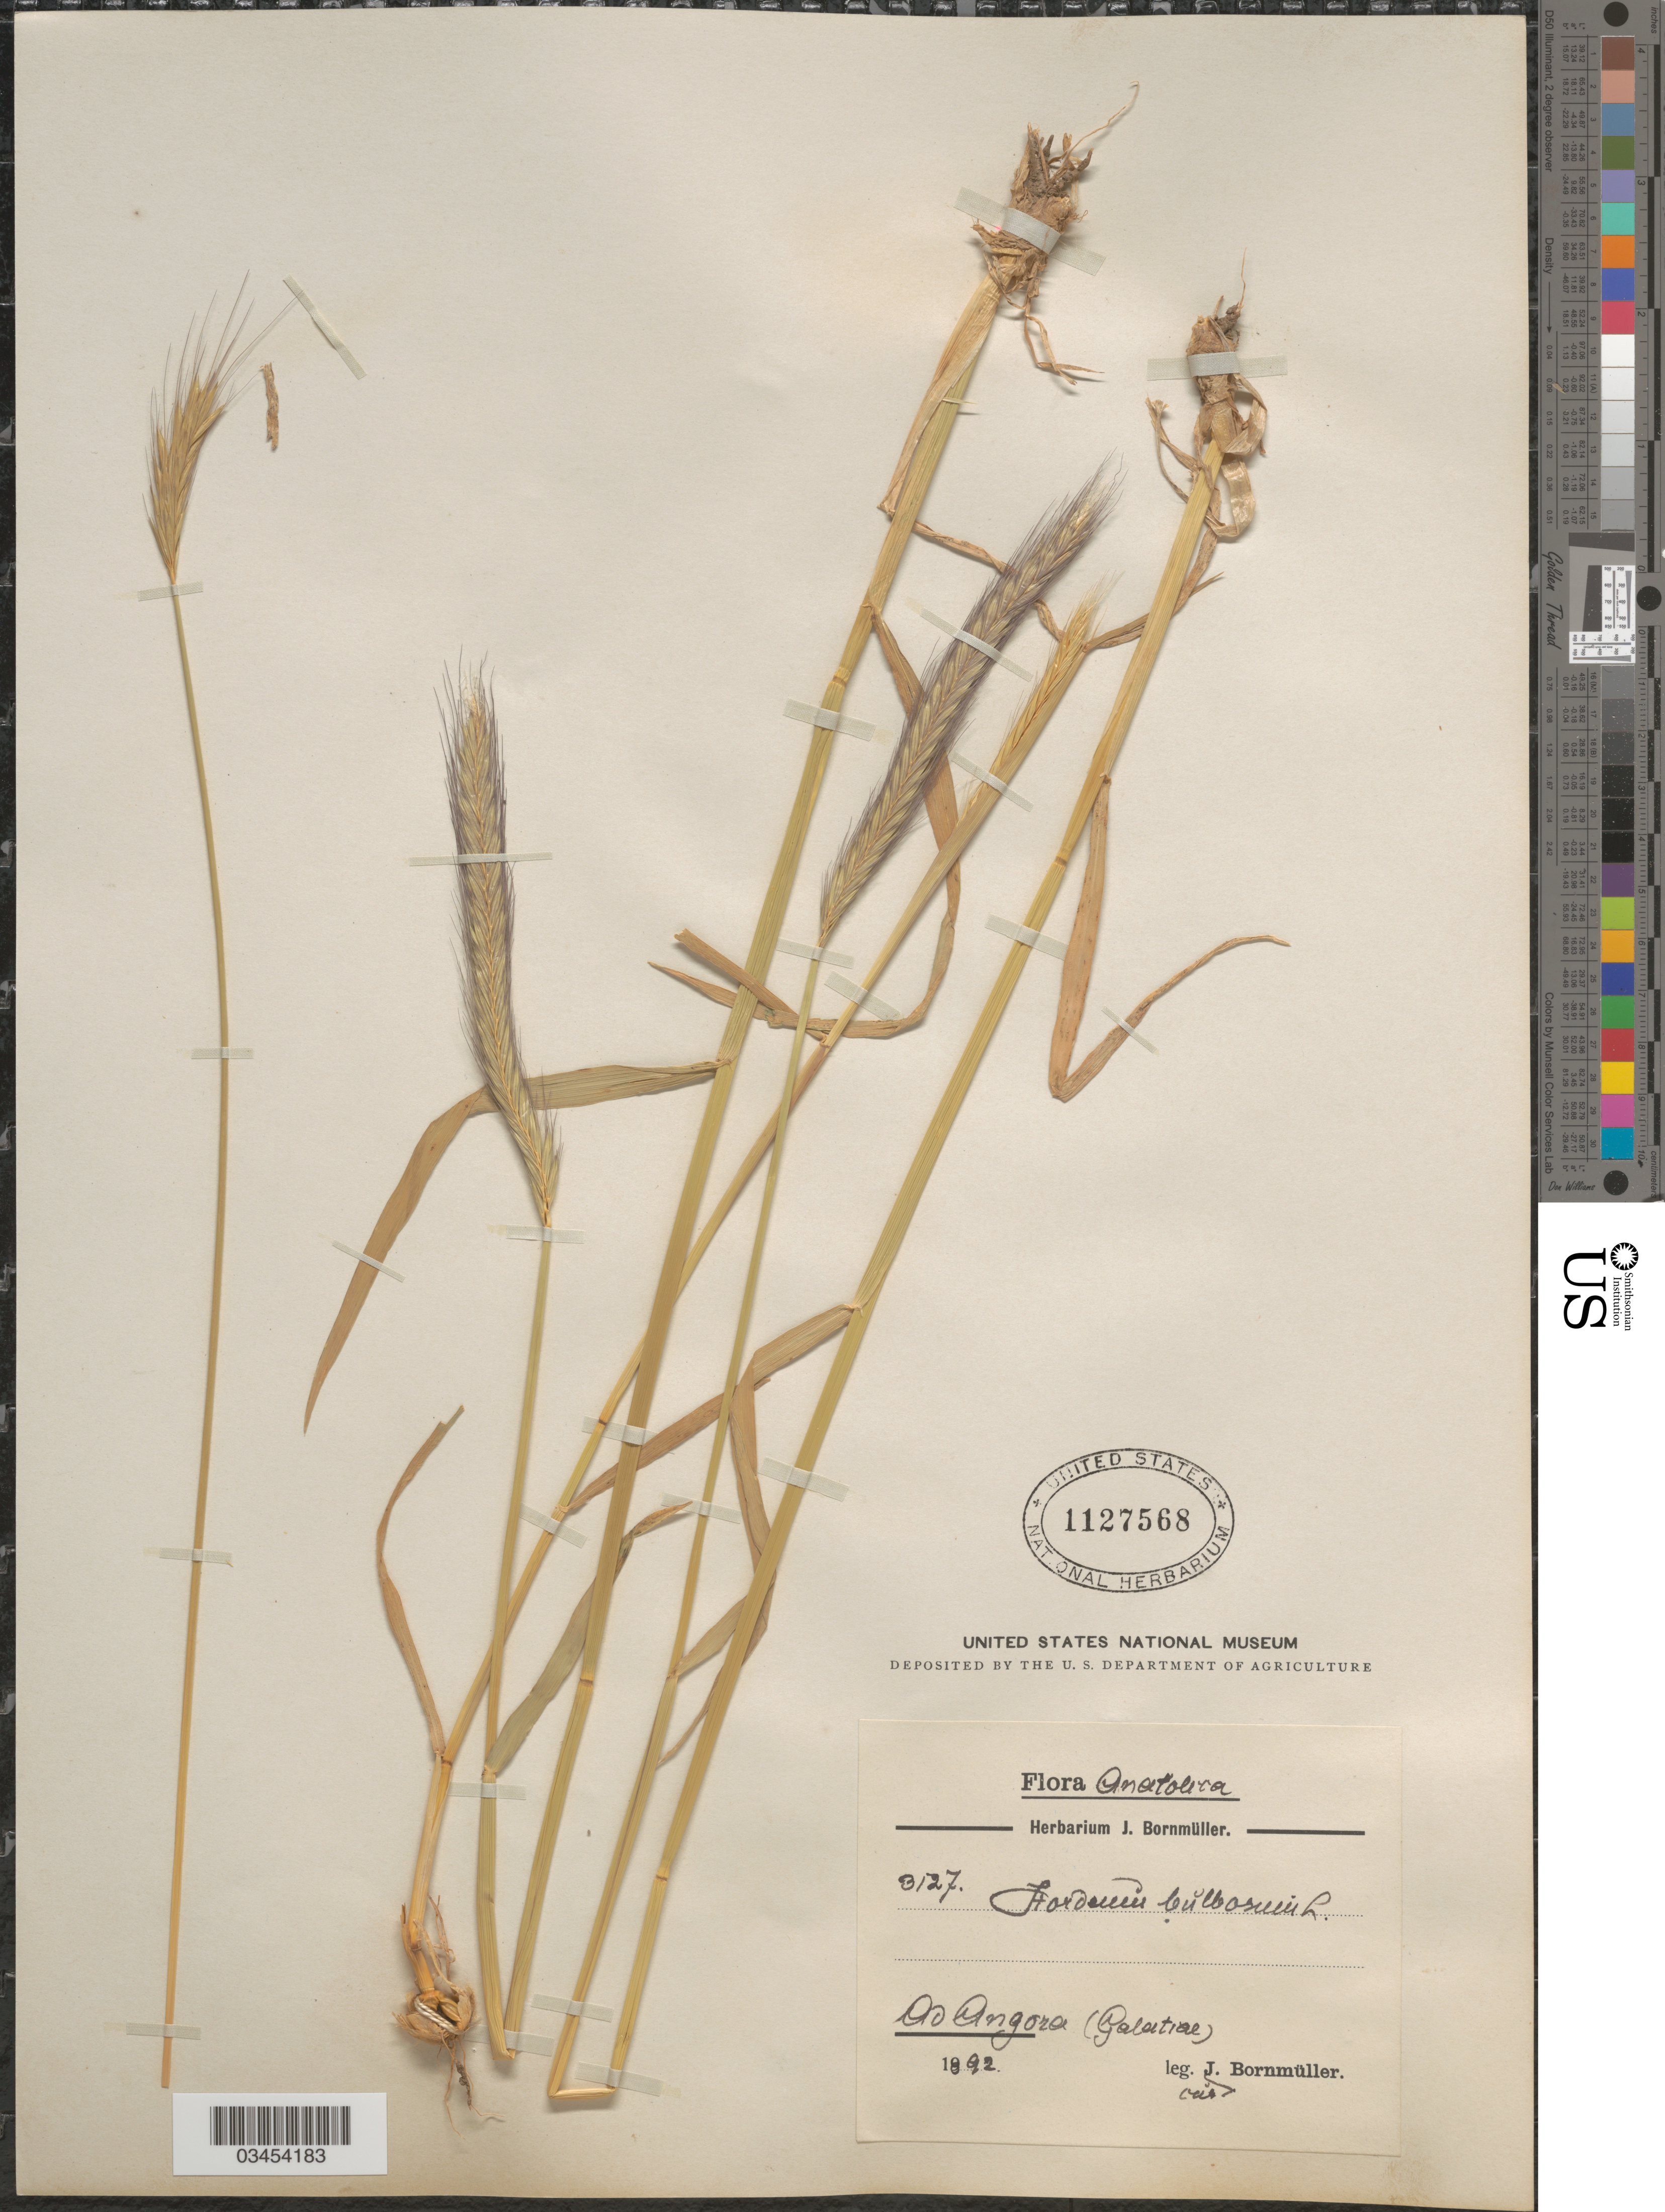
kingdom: Plantae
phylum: Tracheophyta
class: Liliopsida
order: Poales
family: Poaceae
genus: Hordeum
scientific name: Hordeum bulbosum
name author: L.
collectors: J. Bornmüller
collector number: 3127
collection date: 1892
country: Turkey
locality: Anatolica. Ad Angora (Galatiae).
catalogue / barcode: US 1127568